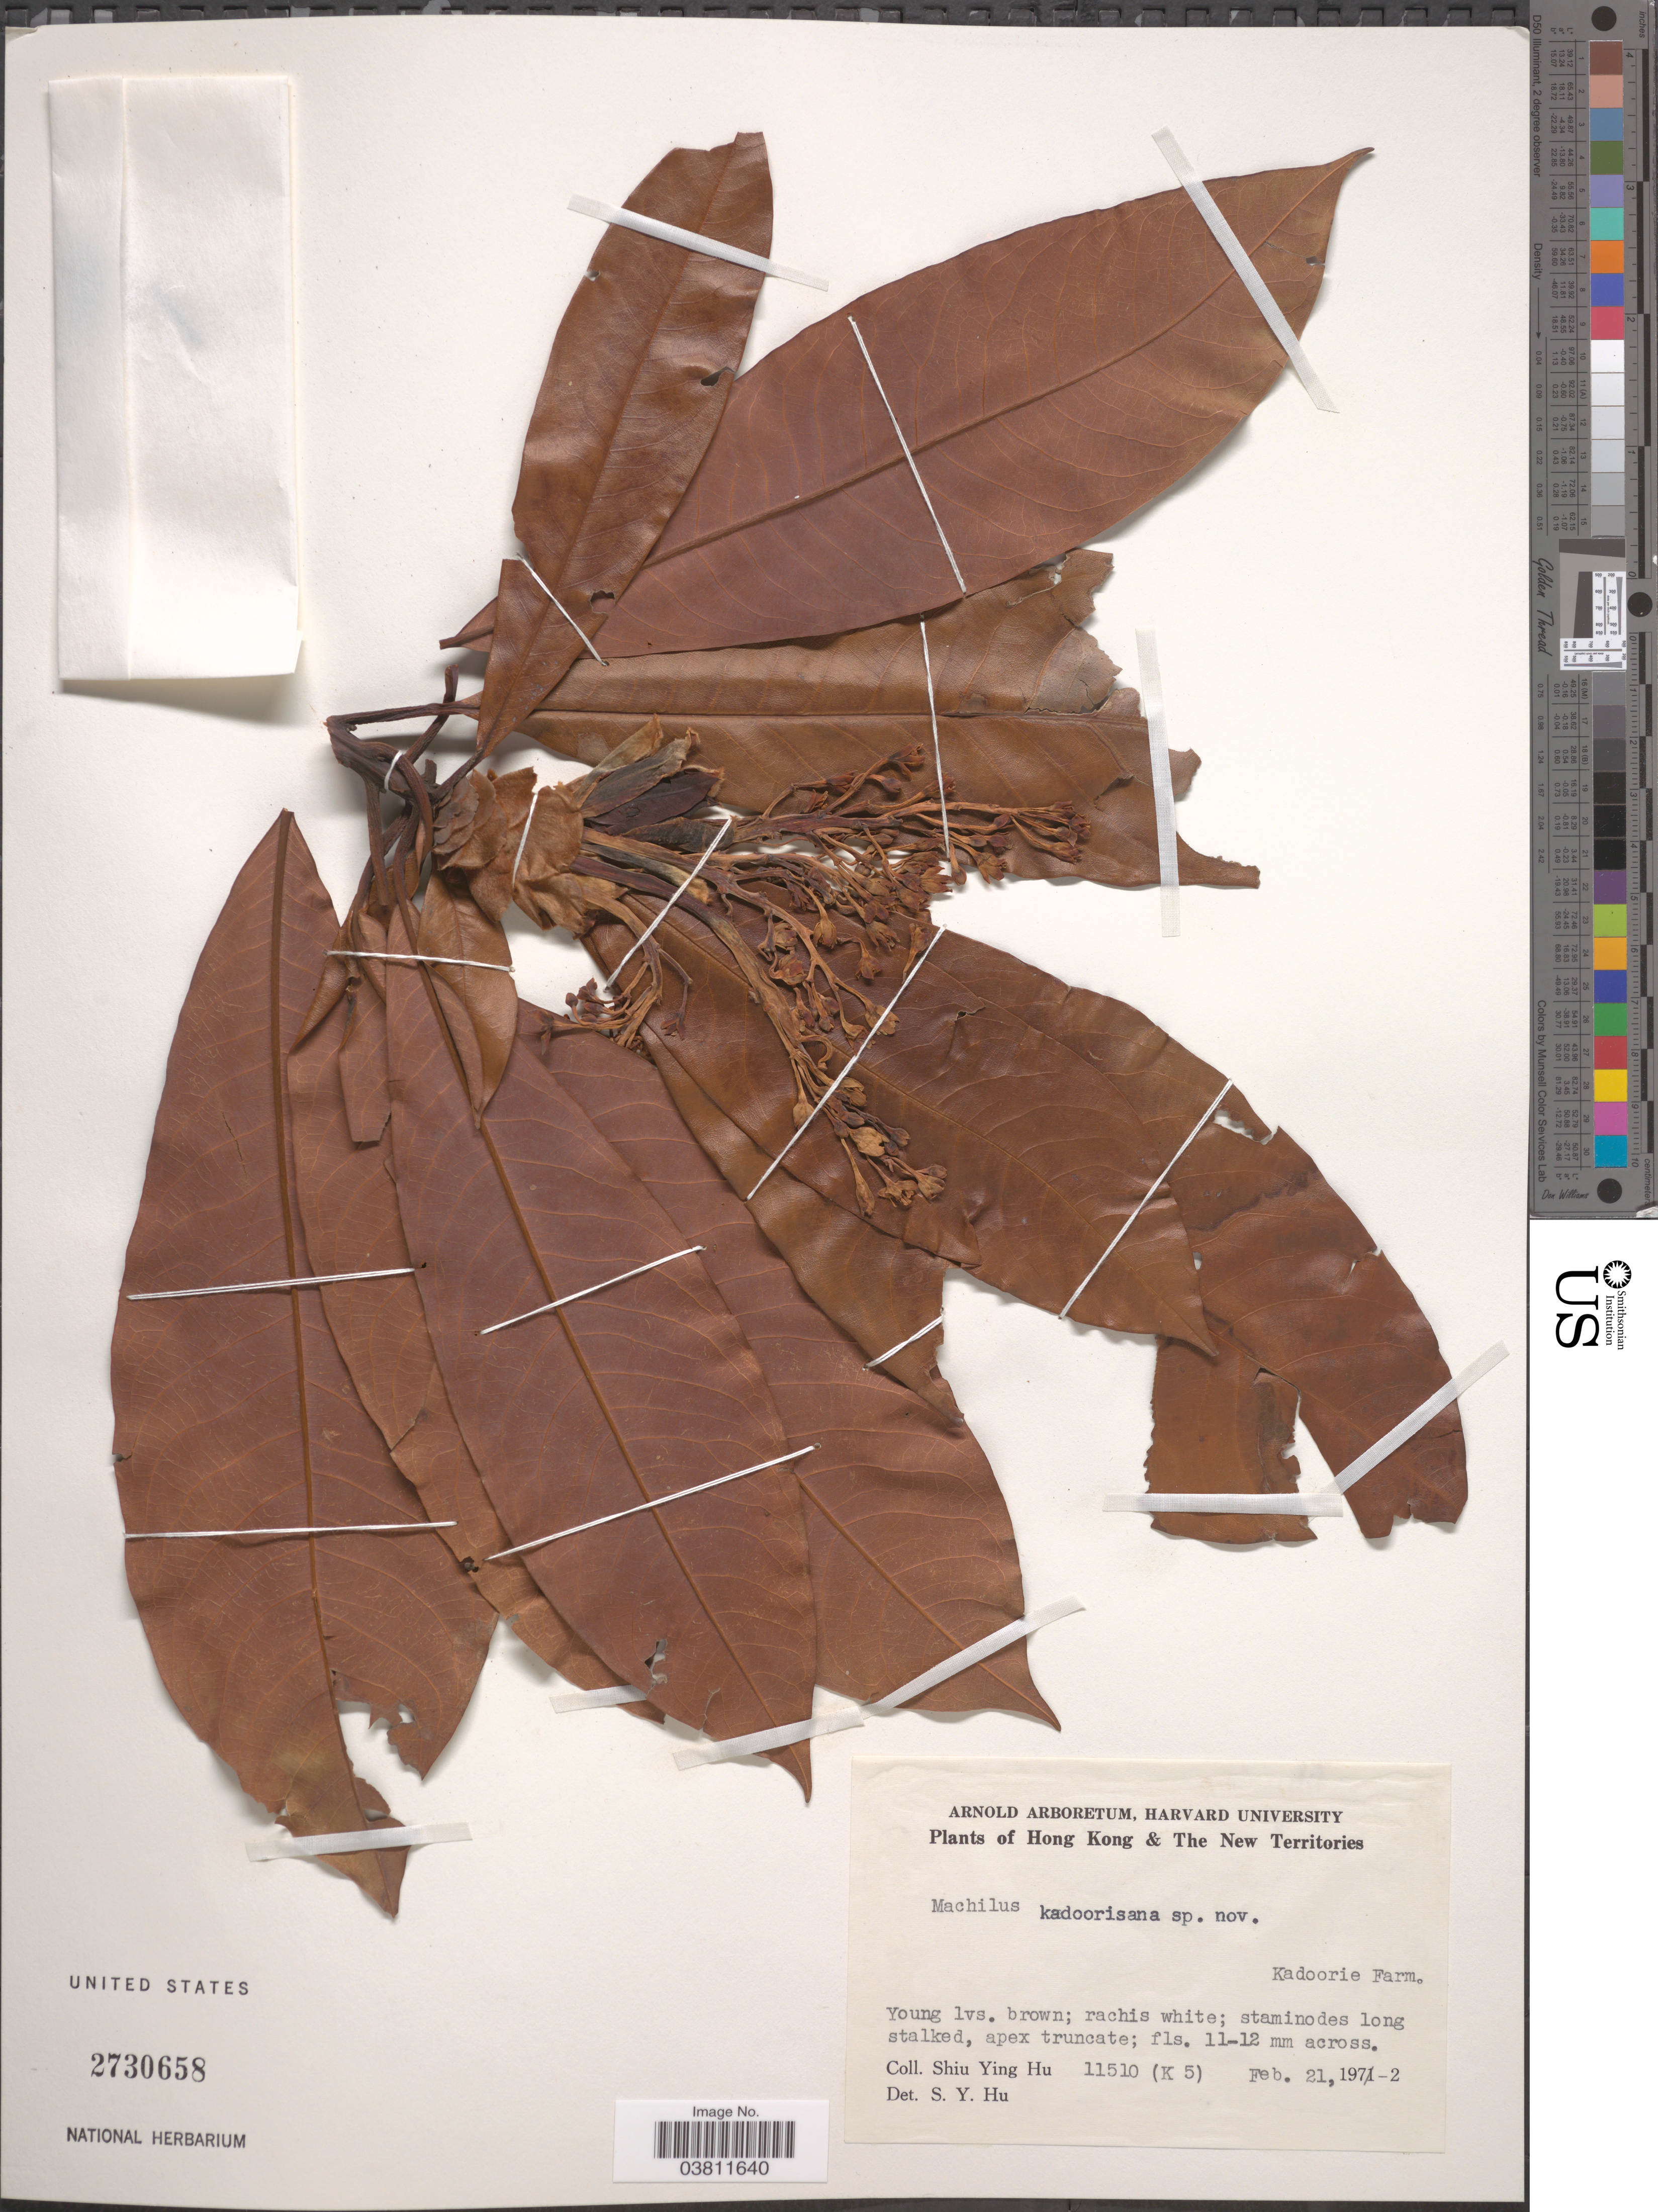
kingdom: Plantae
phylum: Tracheophyta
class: Magnoliopsida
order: Laurales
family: Lauraceae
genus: Machilus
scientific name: Machilus kadoorisana, ined. 1972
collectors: S. Y. Hu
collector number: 11510 (K5)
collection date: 1972-02-21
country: China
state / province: Hong Kong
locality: The New Territories. Kadoorie Farm.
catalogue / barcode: US 2730658